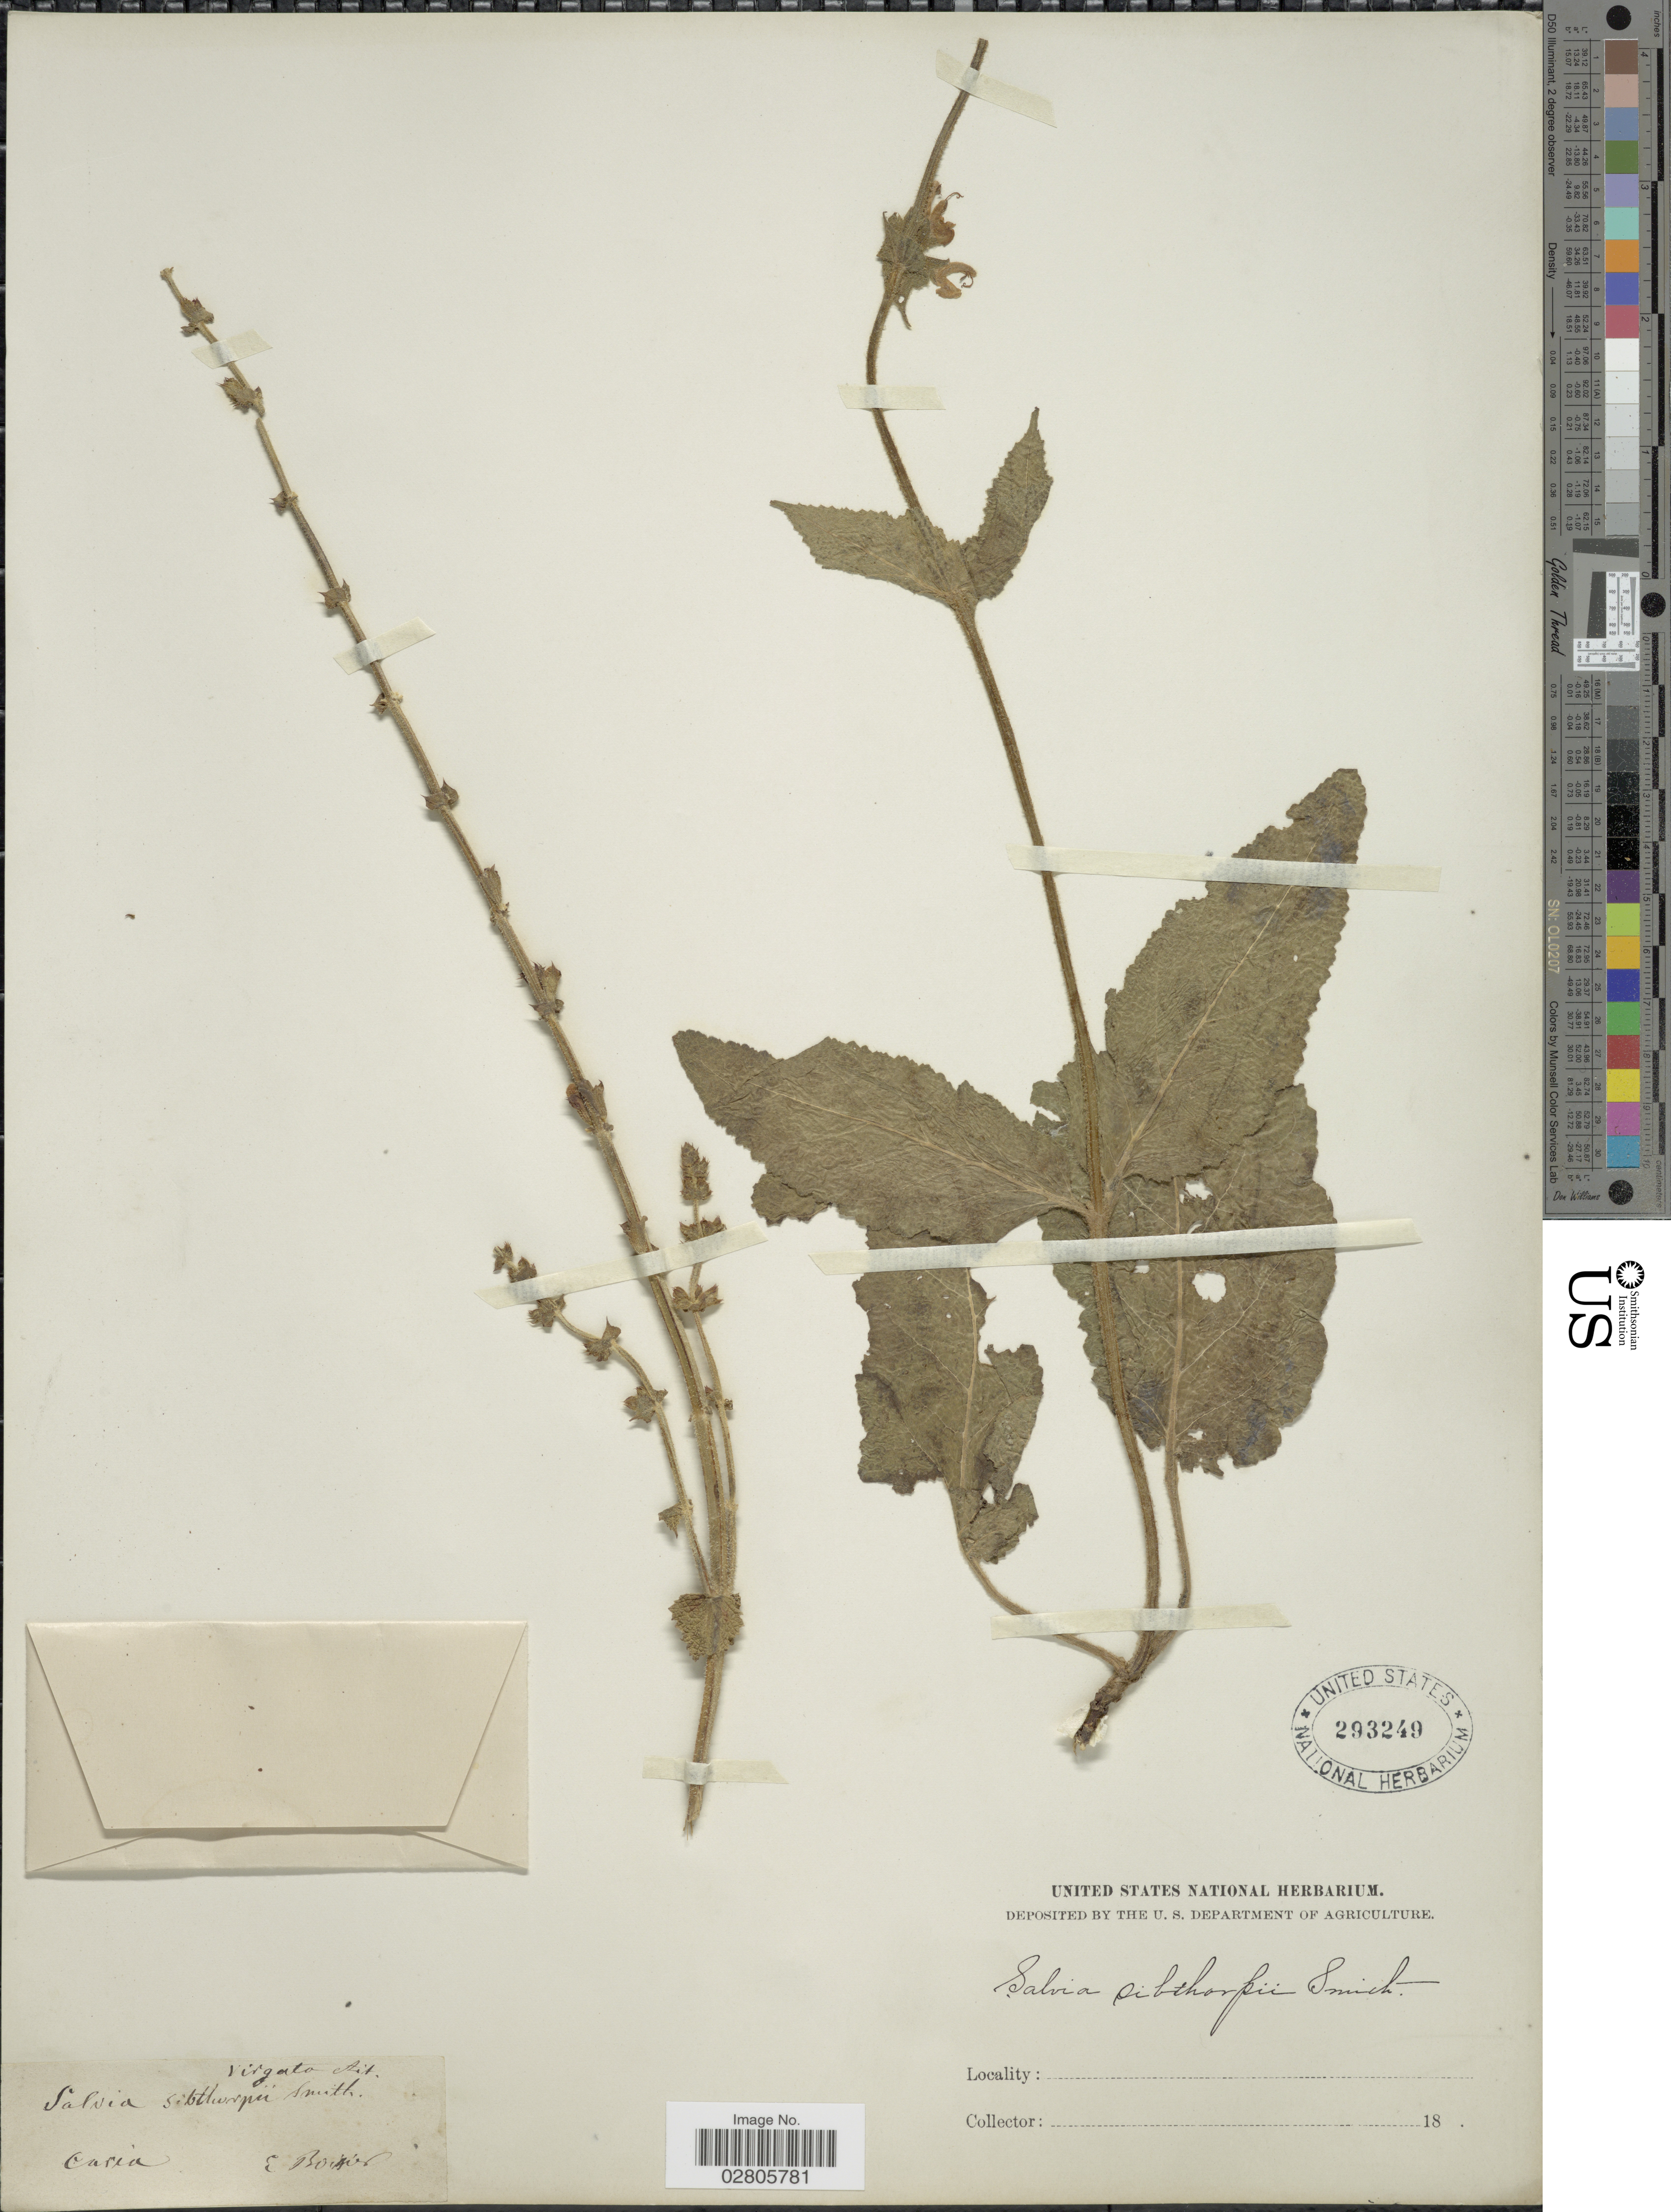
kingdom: Plantae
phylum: Tracheophyta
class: Magnoliopsida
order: Lamiales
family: Lamiaceae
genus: Salvia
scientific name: Salvia sibthorpii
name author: Sm.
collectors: P. Boissier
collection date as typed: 18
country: Turkey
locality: Caria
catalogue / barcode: US 293249